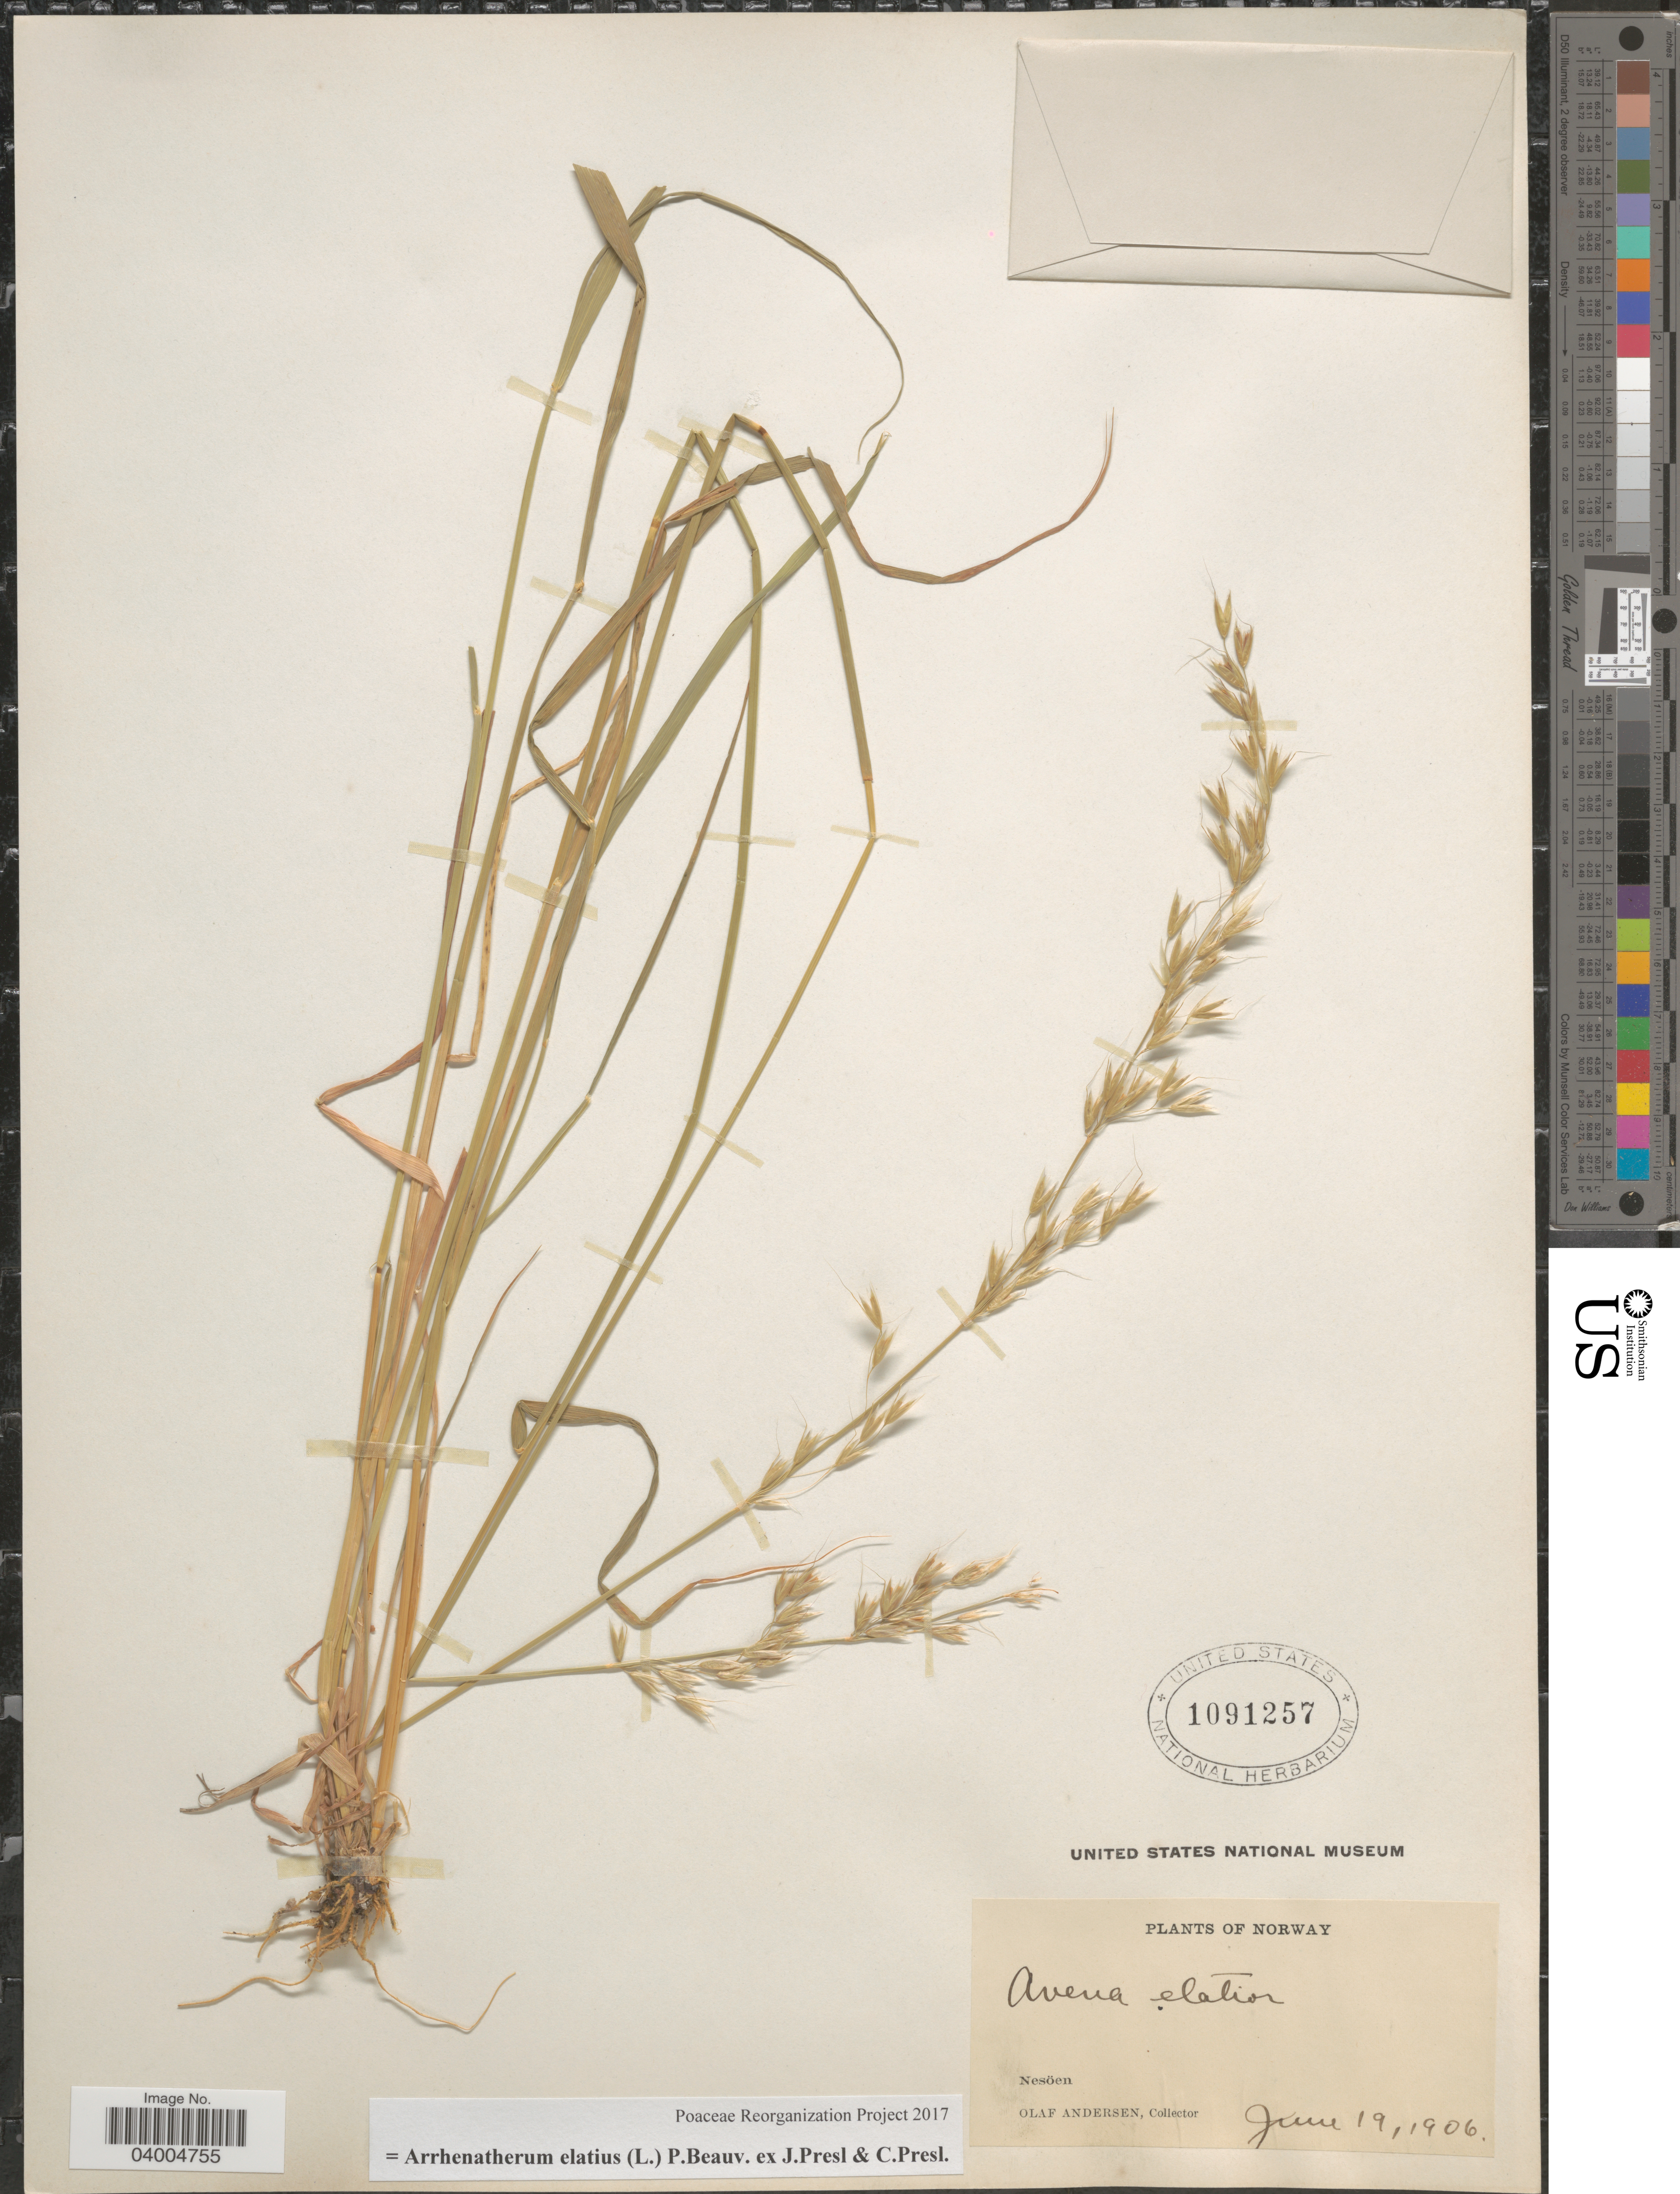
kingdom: Plantae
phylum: Tracheophyta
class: Liliopsida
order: Poales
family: Poaceae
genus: Arrhenatherum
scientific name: Arrhenatherum elatius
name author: (L.) J. Presl & C. Presl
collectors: O. Andersen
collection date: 1906-06-19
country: Norway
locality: Nesöen.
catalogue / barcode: US 1091257